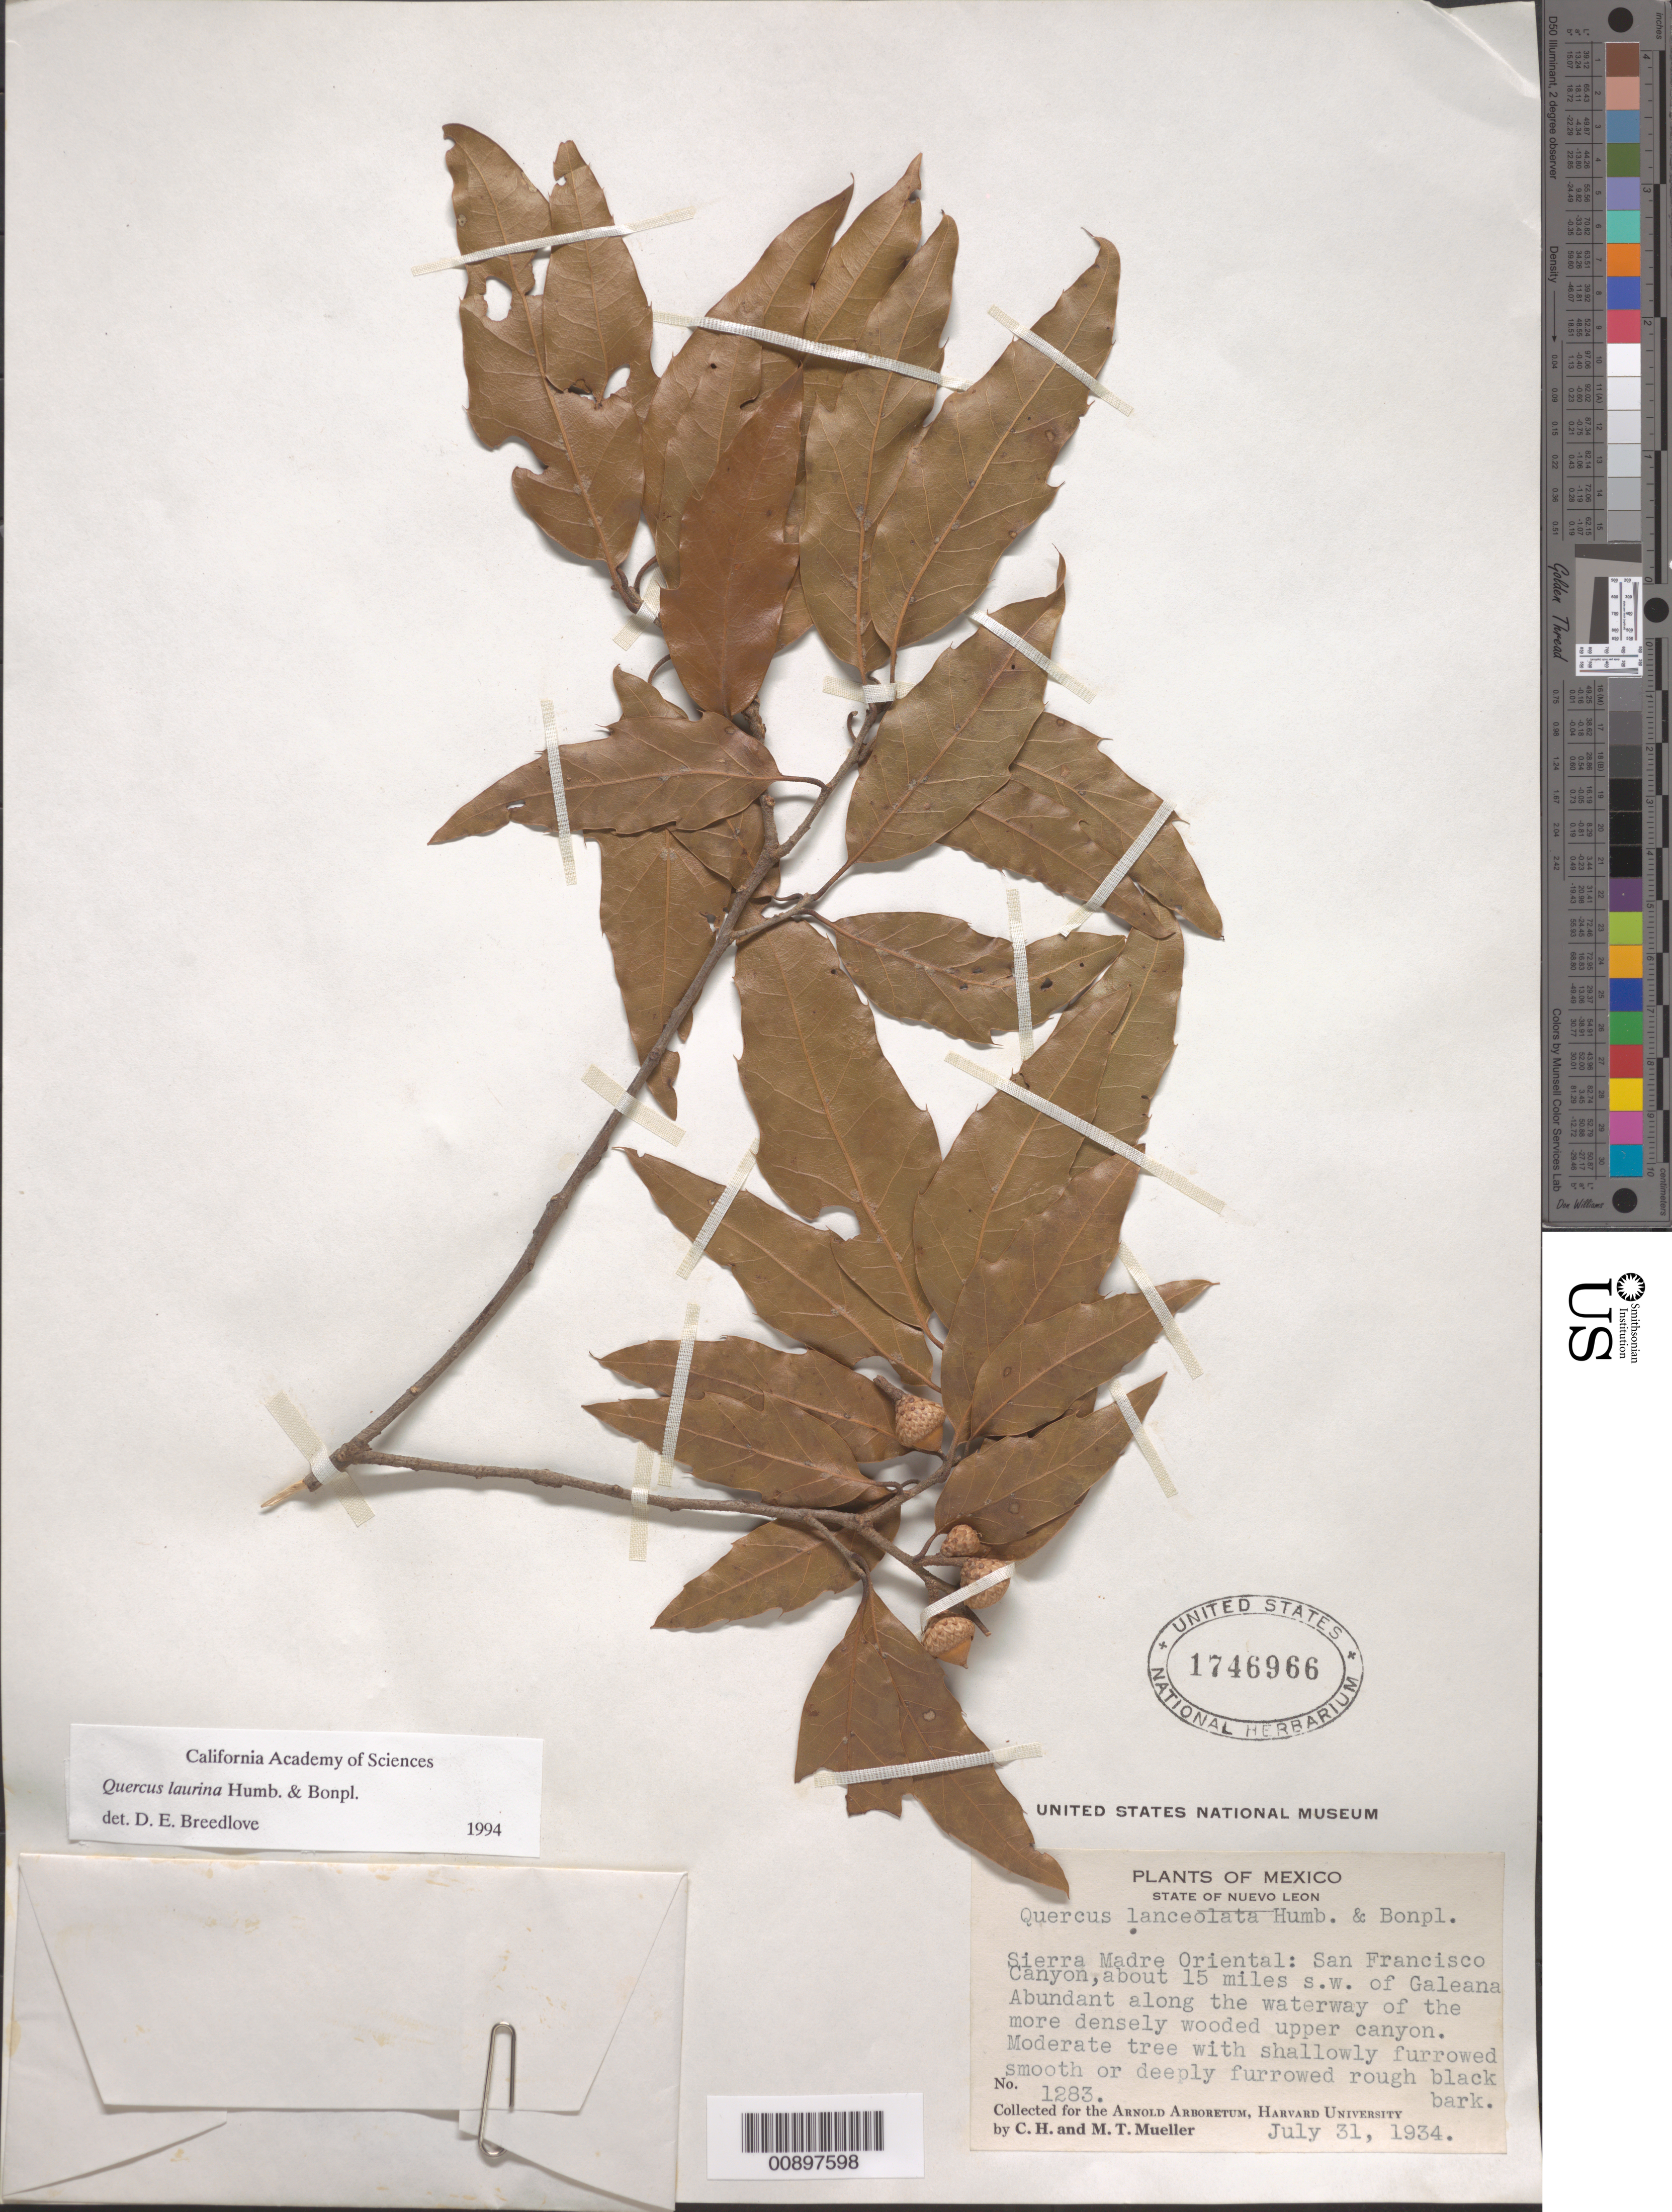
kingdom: Plantae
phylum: Tracheophyta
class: Magnoliopsida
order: Fagales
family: Fagaceae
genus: Quercus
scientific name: Quercus laurina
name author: Humb. & Bonpl.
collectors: C. H. Mueller & M. Mueller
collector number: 1283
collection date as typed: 31 Jul 1934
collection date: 1934-07-31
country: Mexico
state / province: Nuevo León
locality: Sierra Madre Oriental: San Francisco Canyon, about 15 miles SW of Galeana.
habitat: Abundant along the waterway of the more densely wooded upper canyon.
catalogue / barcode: US 1746966